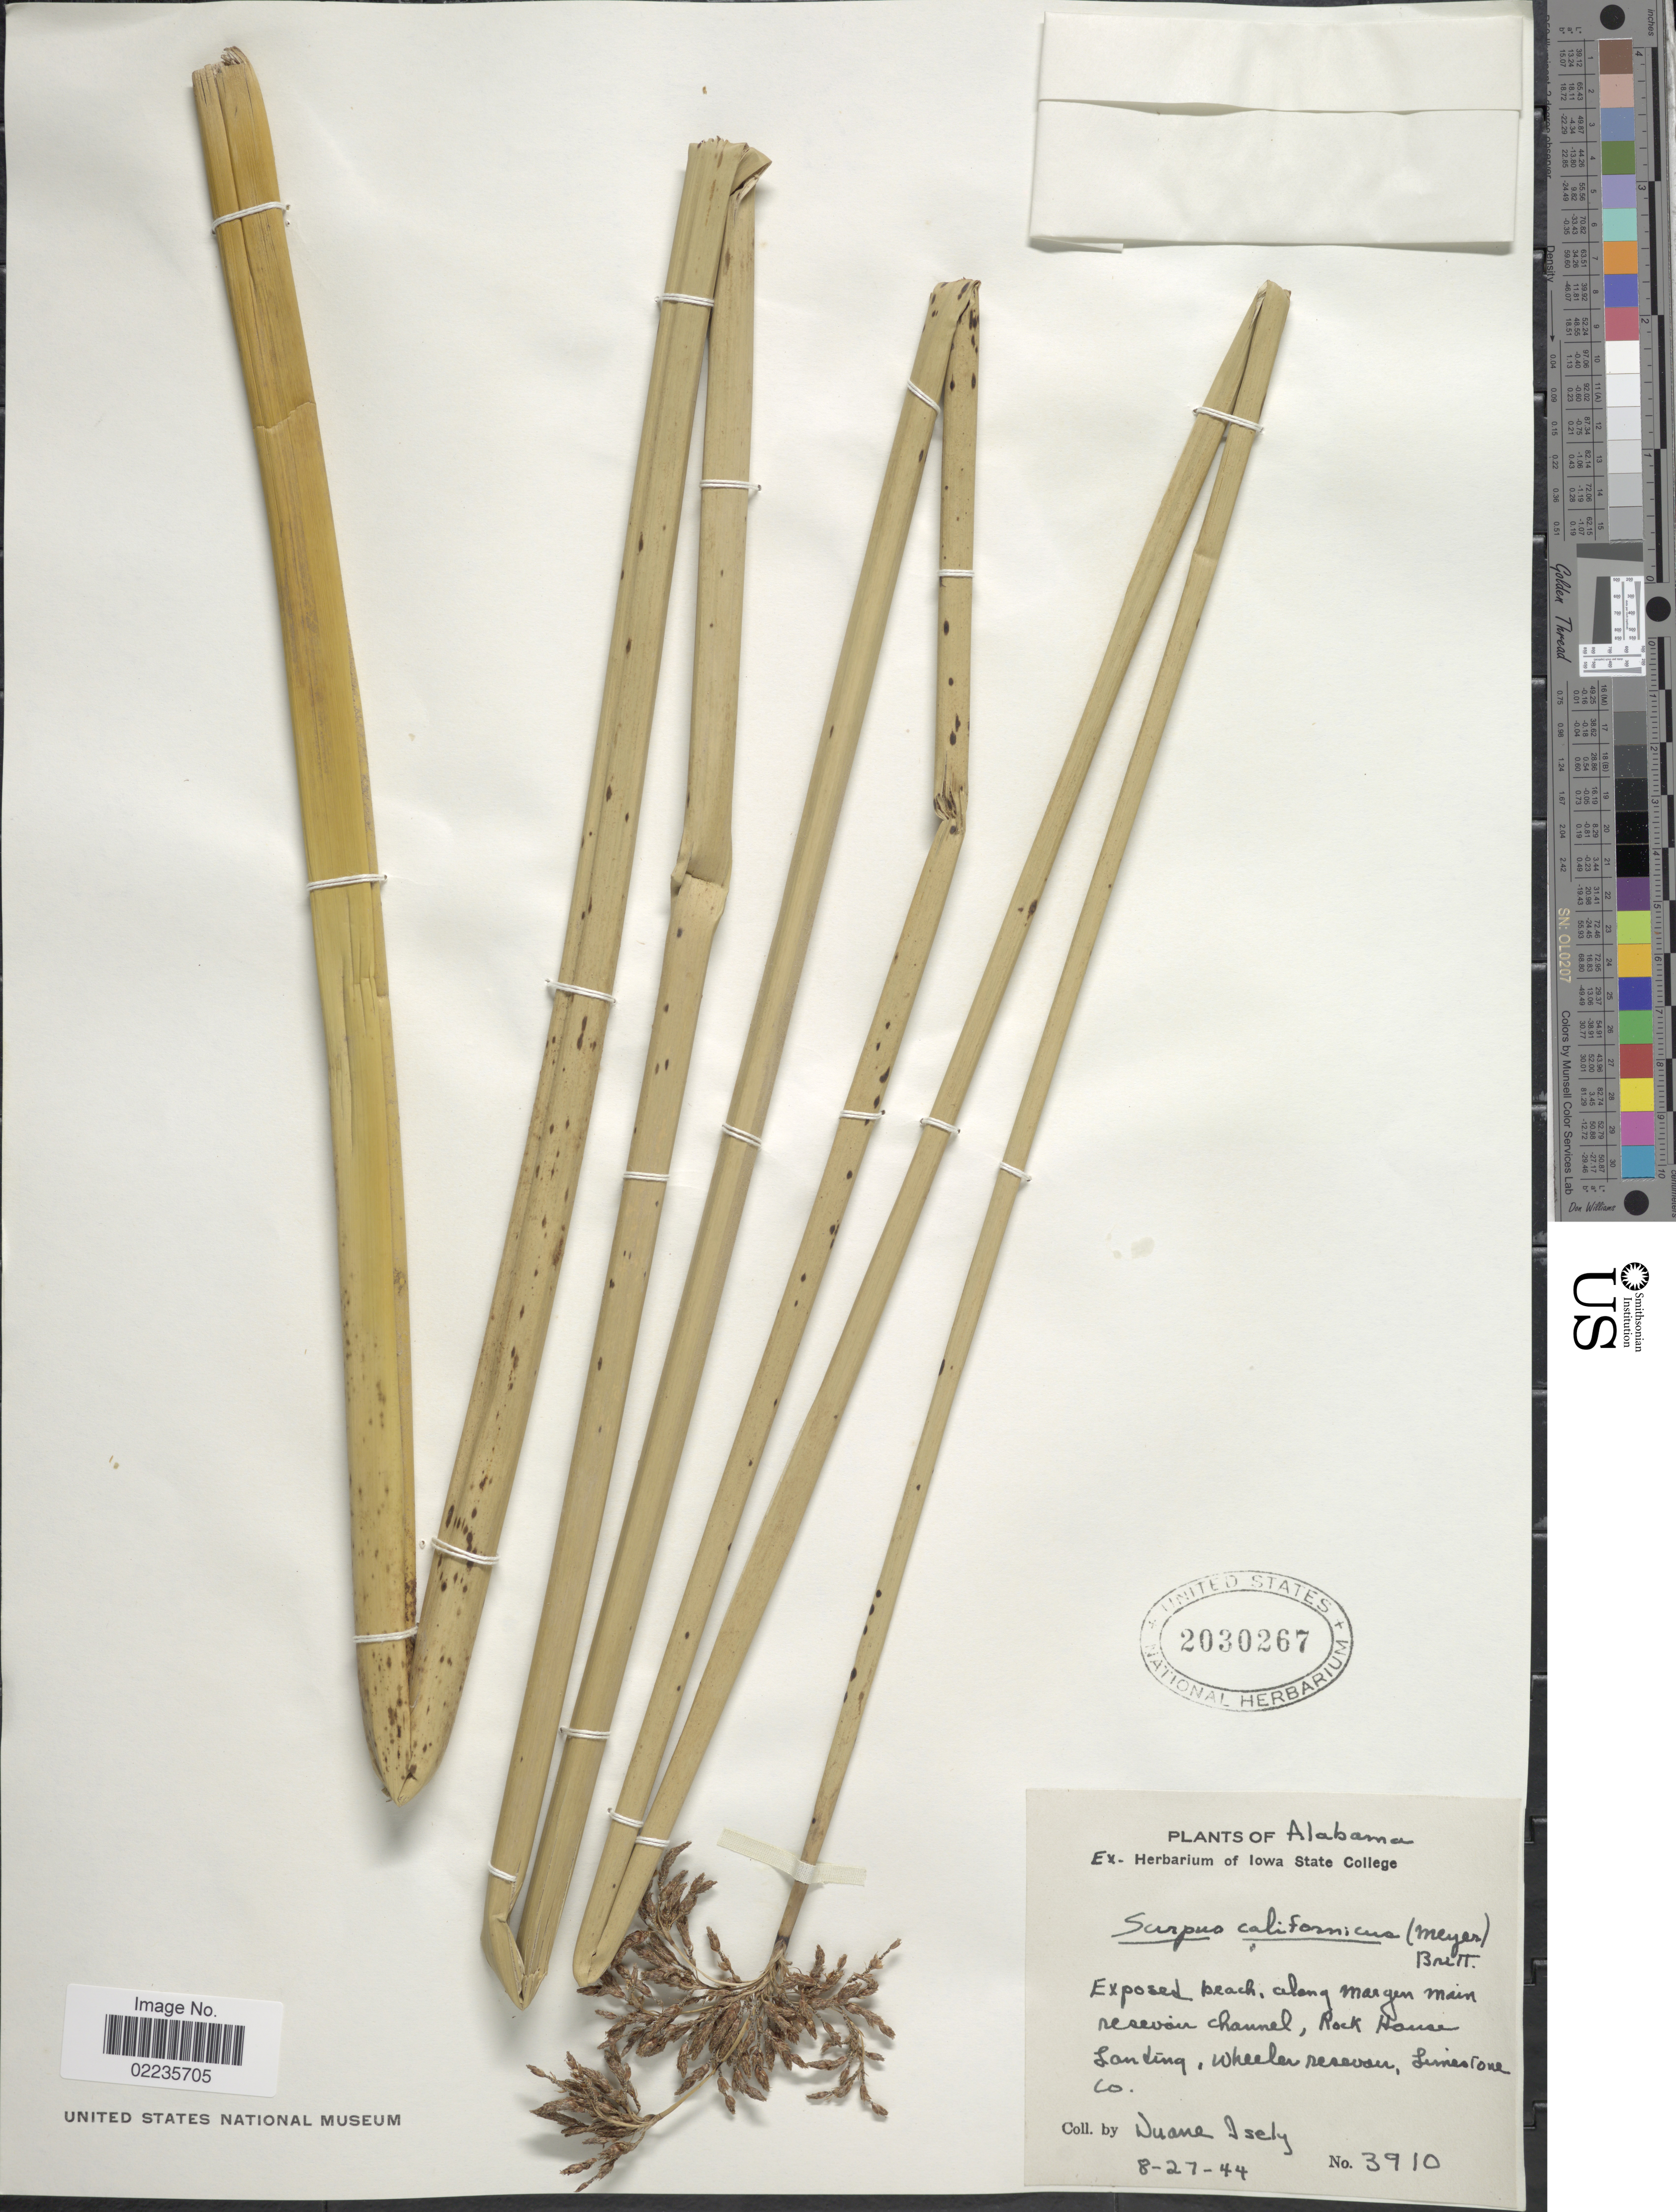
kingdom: Plantae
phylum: Tracheophyta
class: Liliopsida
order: Poales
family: Cyperaceae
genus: Schoenoplectus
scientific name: Schoenoplectus californicus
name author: (C.A. Mey.) Soják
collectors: D. Isely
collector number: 3910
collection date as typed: Transcribed d/m/y: 27/8/44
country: United States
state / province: Alabama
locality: Exposed beach, along margen main reservoir channel, Rock House Landing, Wheeler reservoir, Limestone Co.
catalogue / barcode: US 2030267